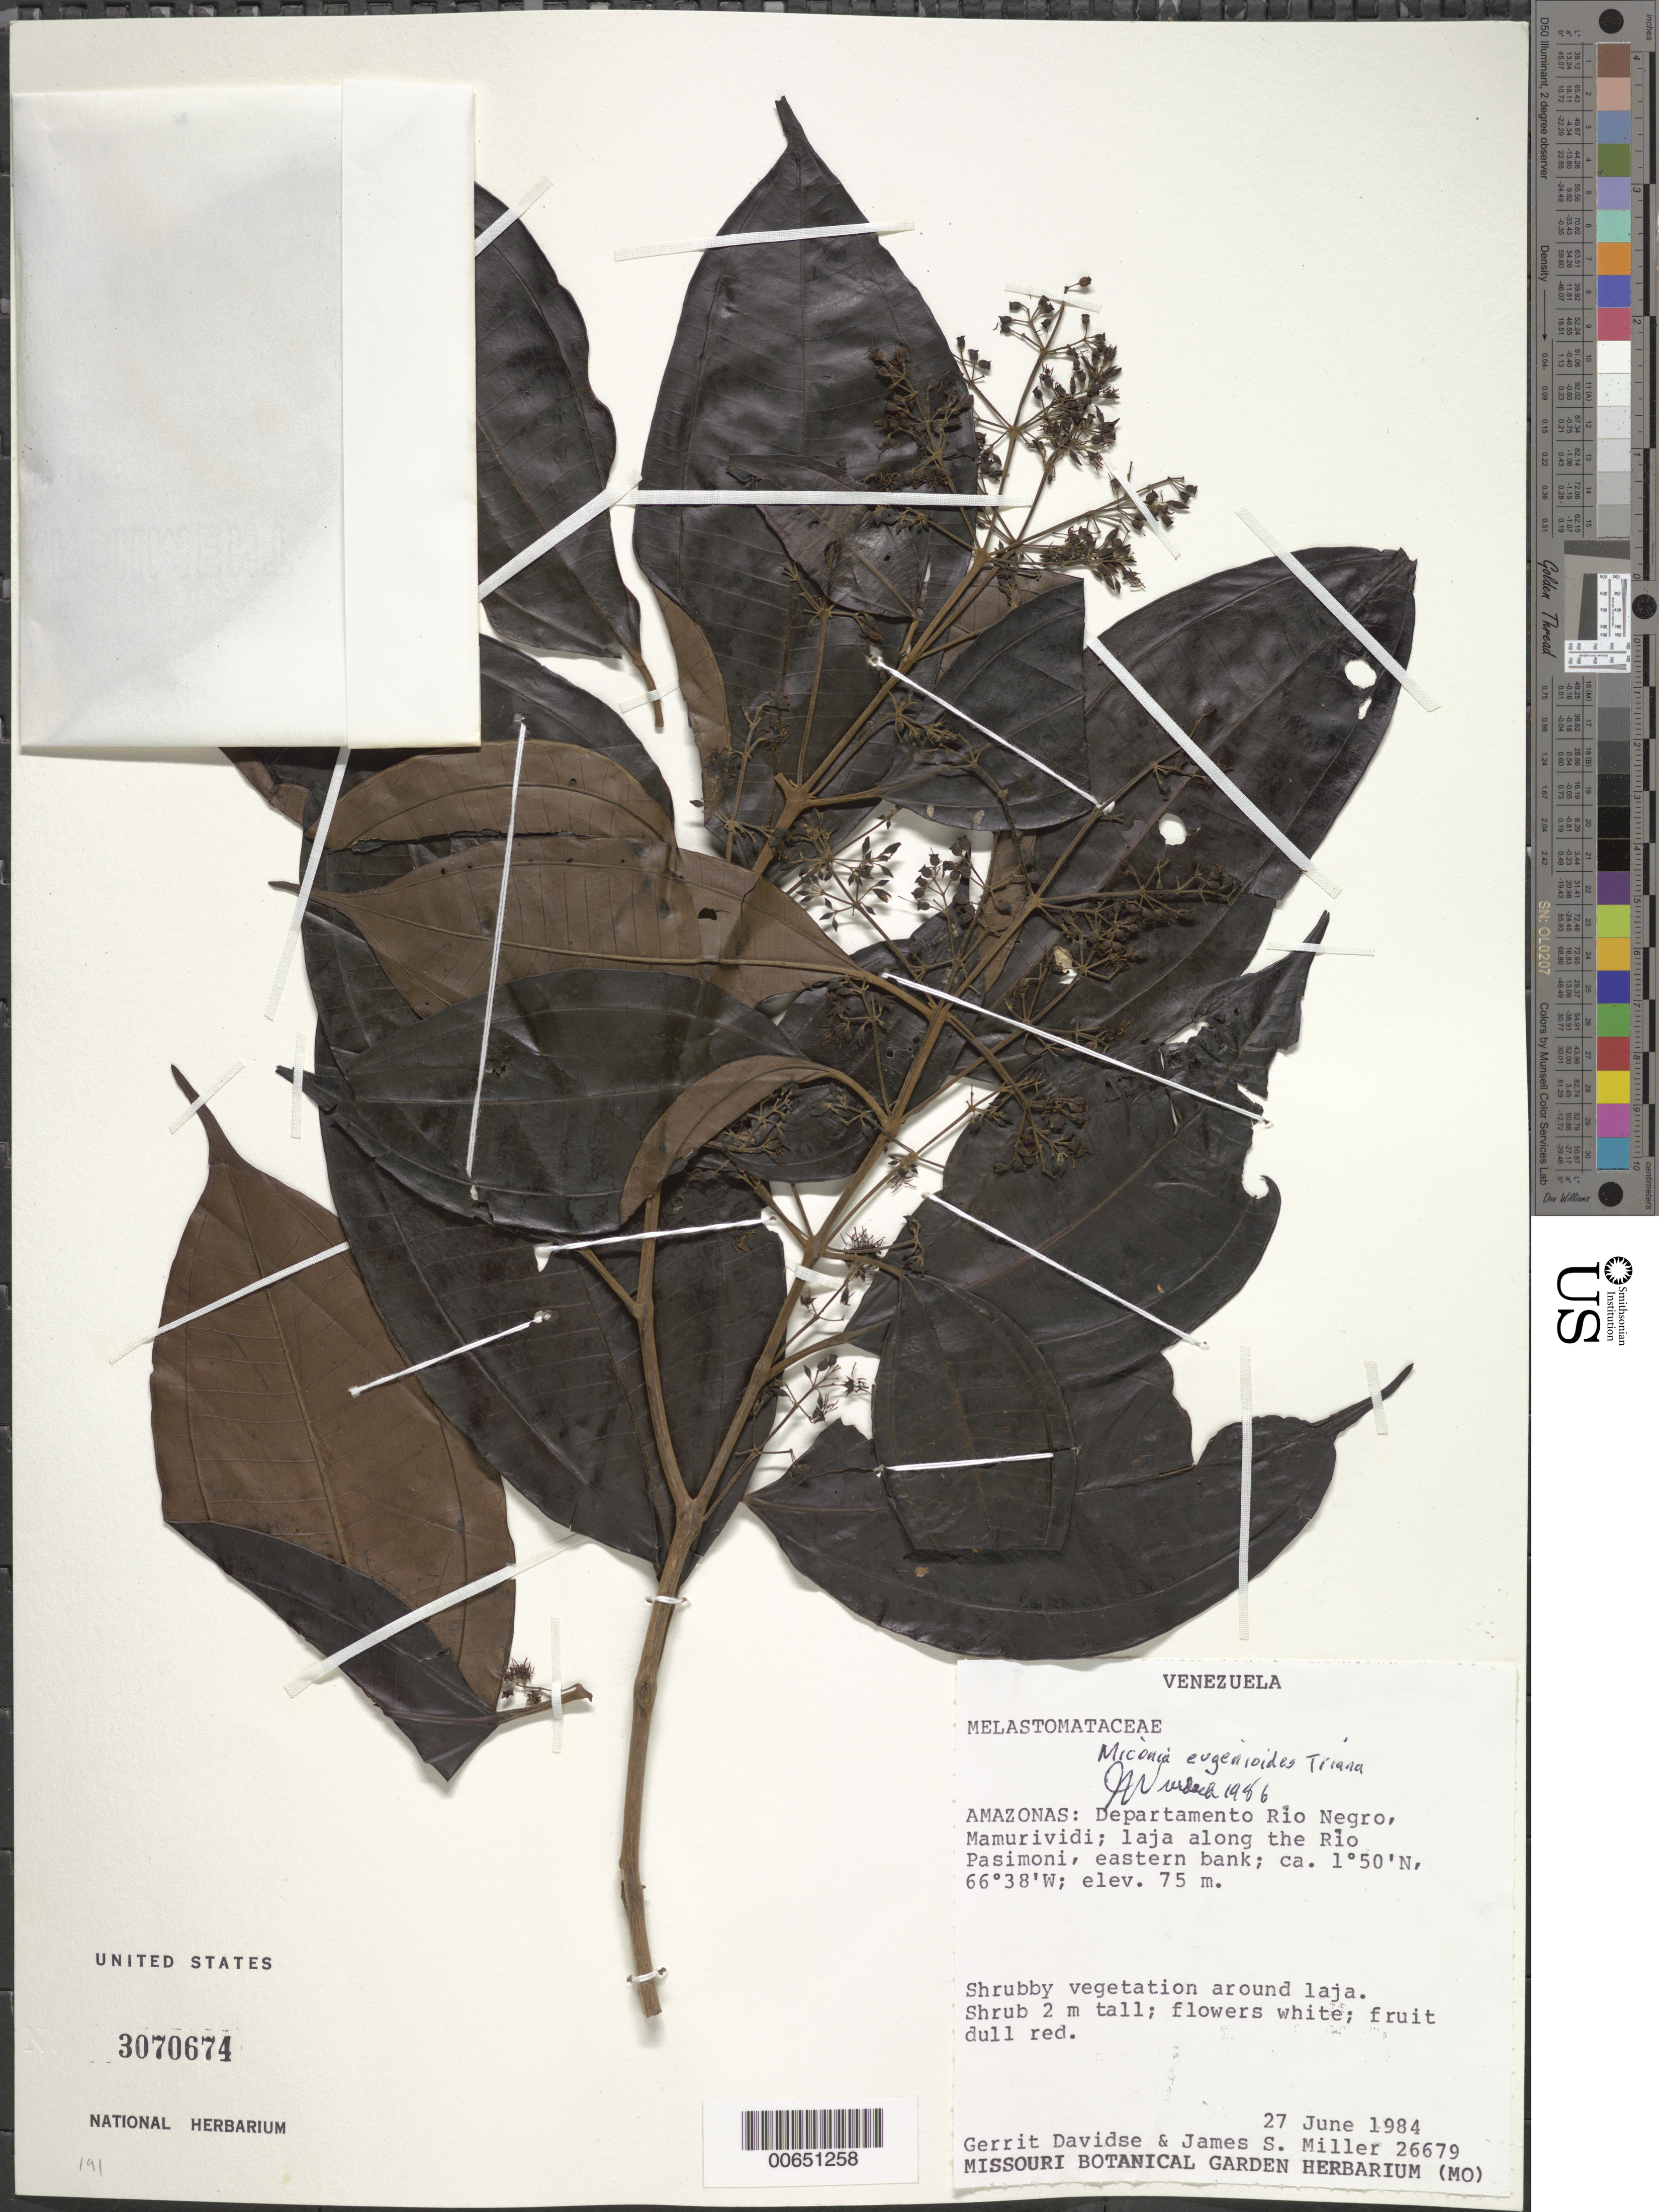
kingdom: Plantae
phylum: Tracheophyta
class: Magnoliopsida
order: Myrtales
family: Melastomataceae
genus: Miconia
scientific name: Miconia eugenioides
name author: Triana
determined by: Wurdack, John J., (US), US (UNITED STATES)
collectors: G. Davidse & J. S. Miller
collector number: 26679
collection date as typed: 27-Jun-84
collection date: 1984-06-27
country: Venezuela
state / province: Amazonas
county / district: Río Negro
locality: Mamurividi, Río Pasimoni, eastern bank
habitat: Shrubby vegetation round laja along eastern bank of river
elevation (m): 75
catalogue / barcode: US 3070674